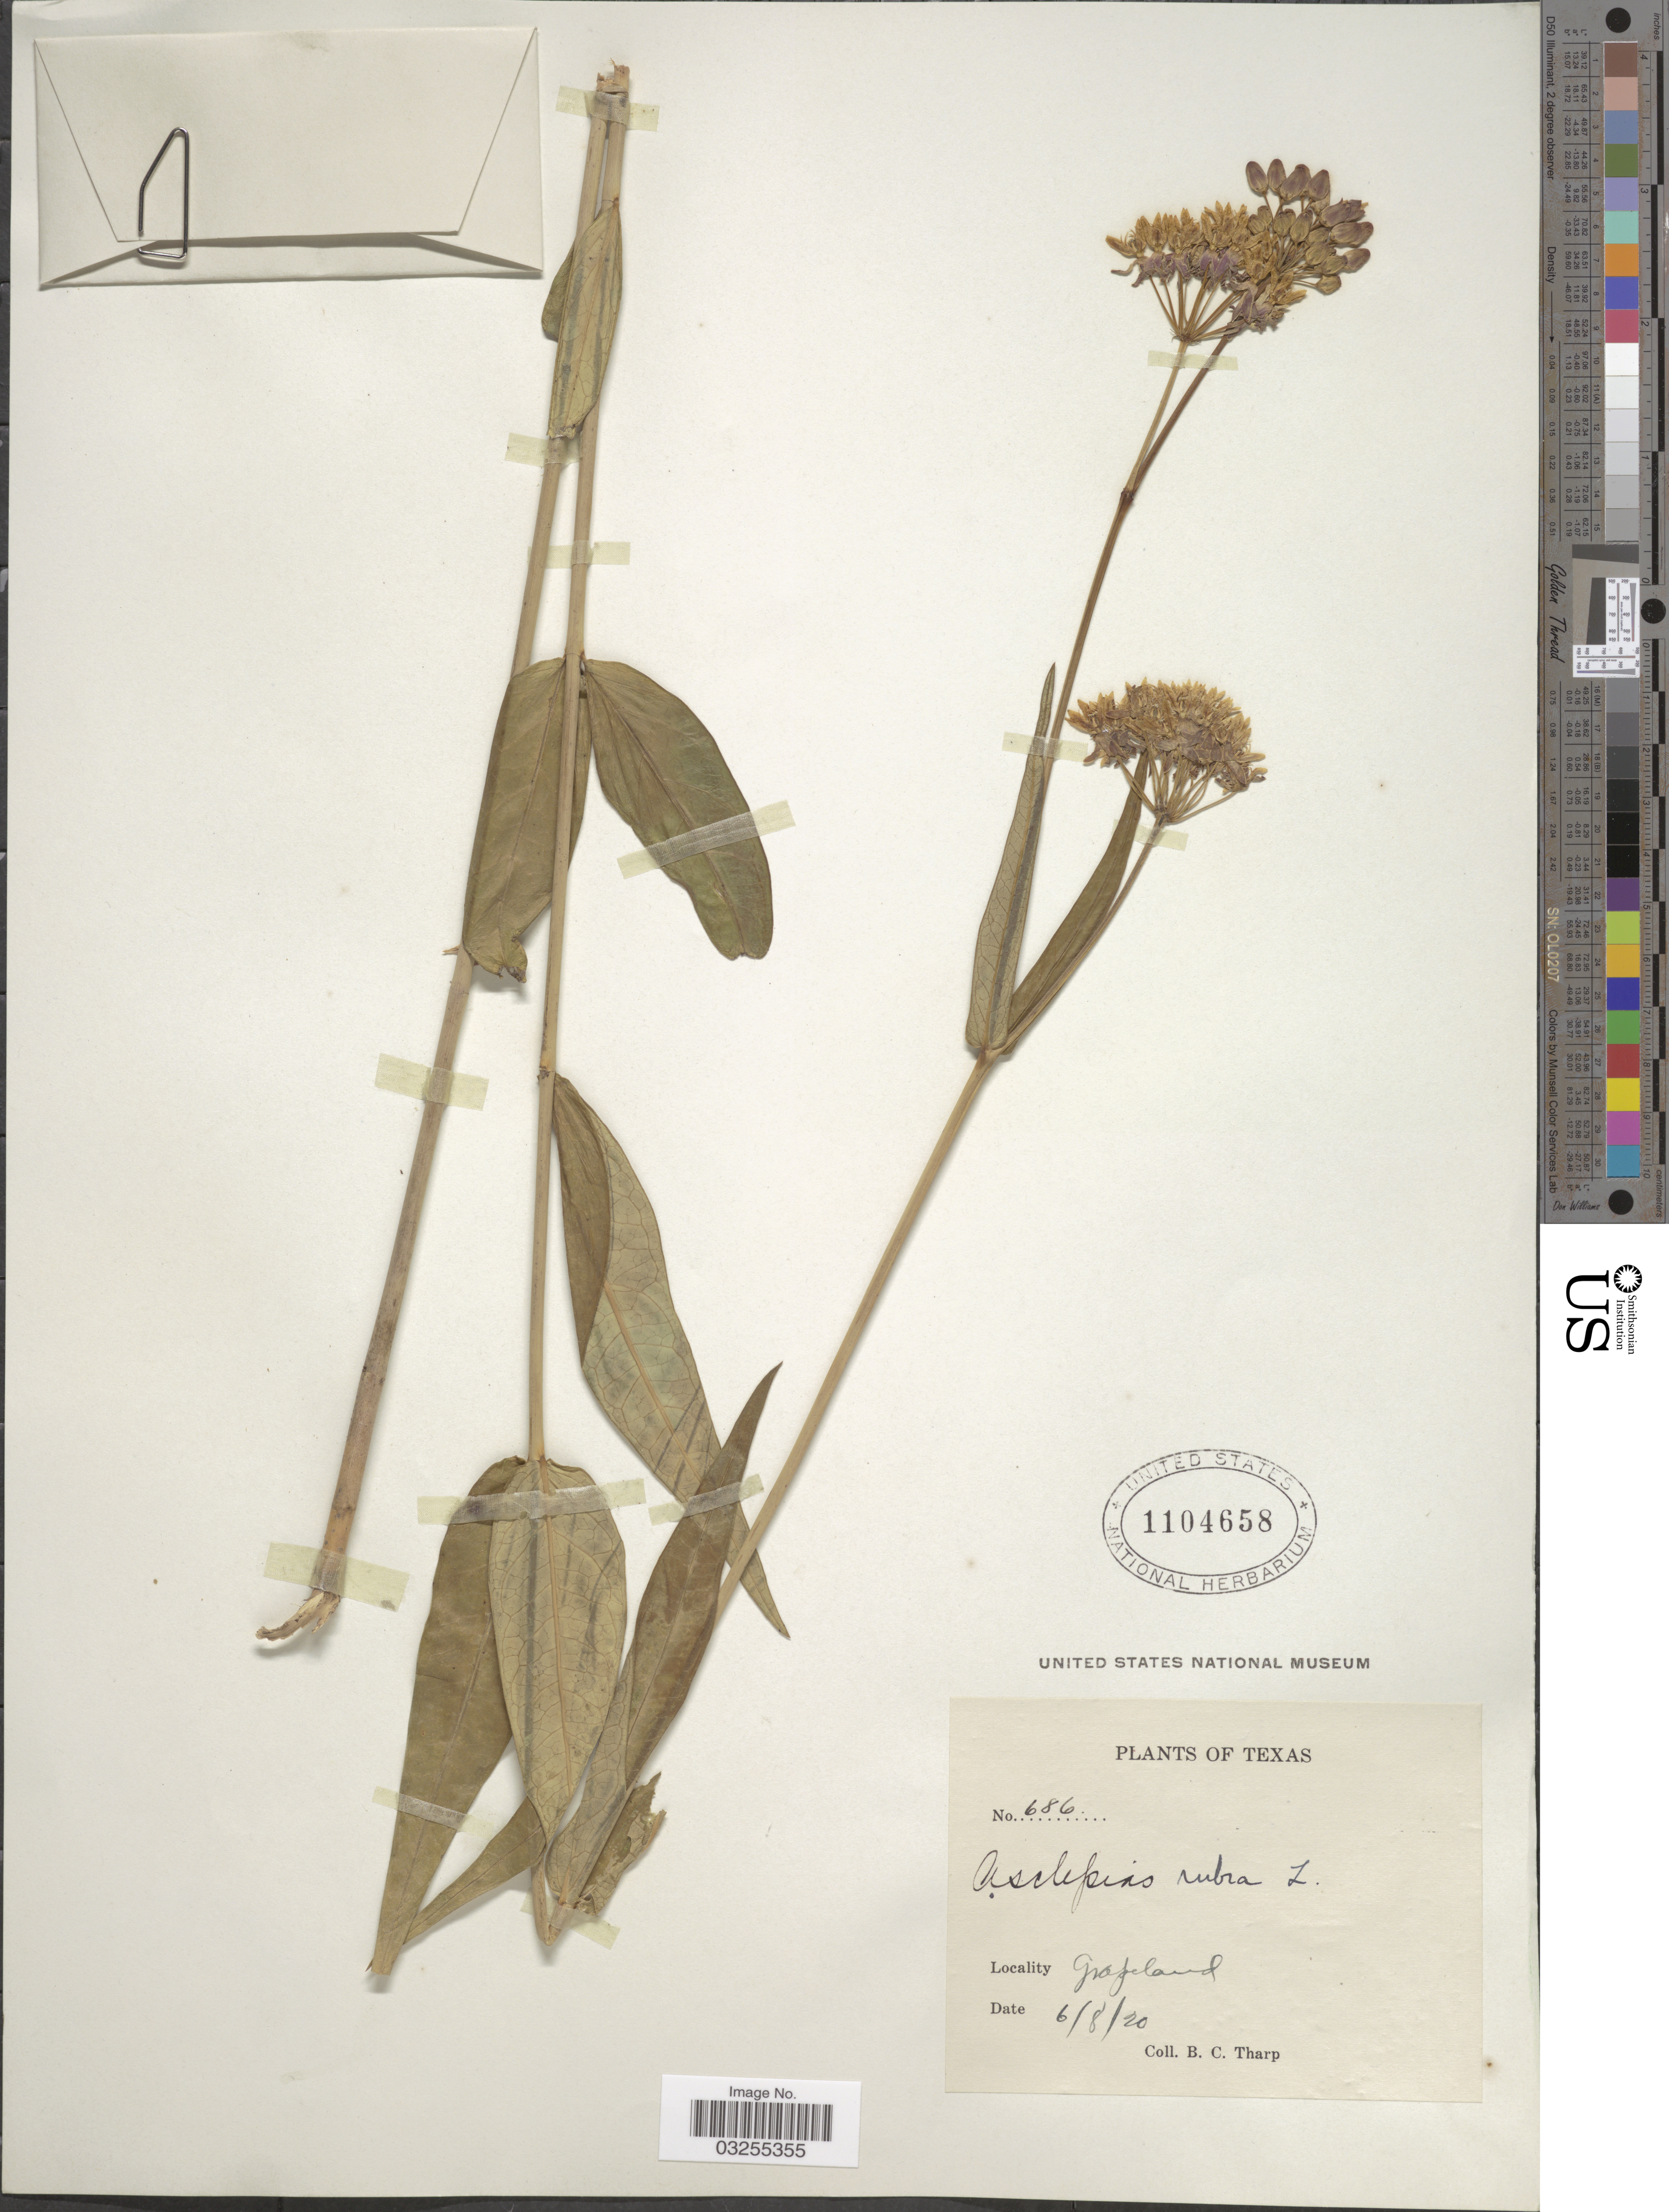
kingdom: Plantae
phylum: Tracheophyta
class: Magnoliopsida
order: Gentianales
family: Apocynaceae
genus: Asclepias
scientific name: Asclepias rubra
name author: L.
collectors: B. C. Tharp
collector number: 686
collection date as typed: Transcribed d/m/y: 8/6/20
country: United States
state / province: Texas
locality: Grapeland.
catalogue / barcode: US 1104658